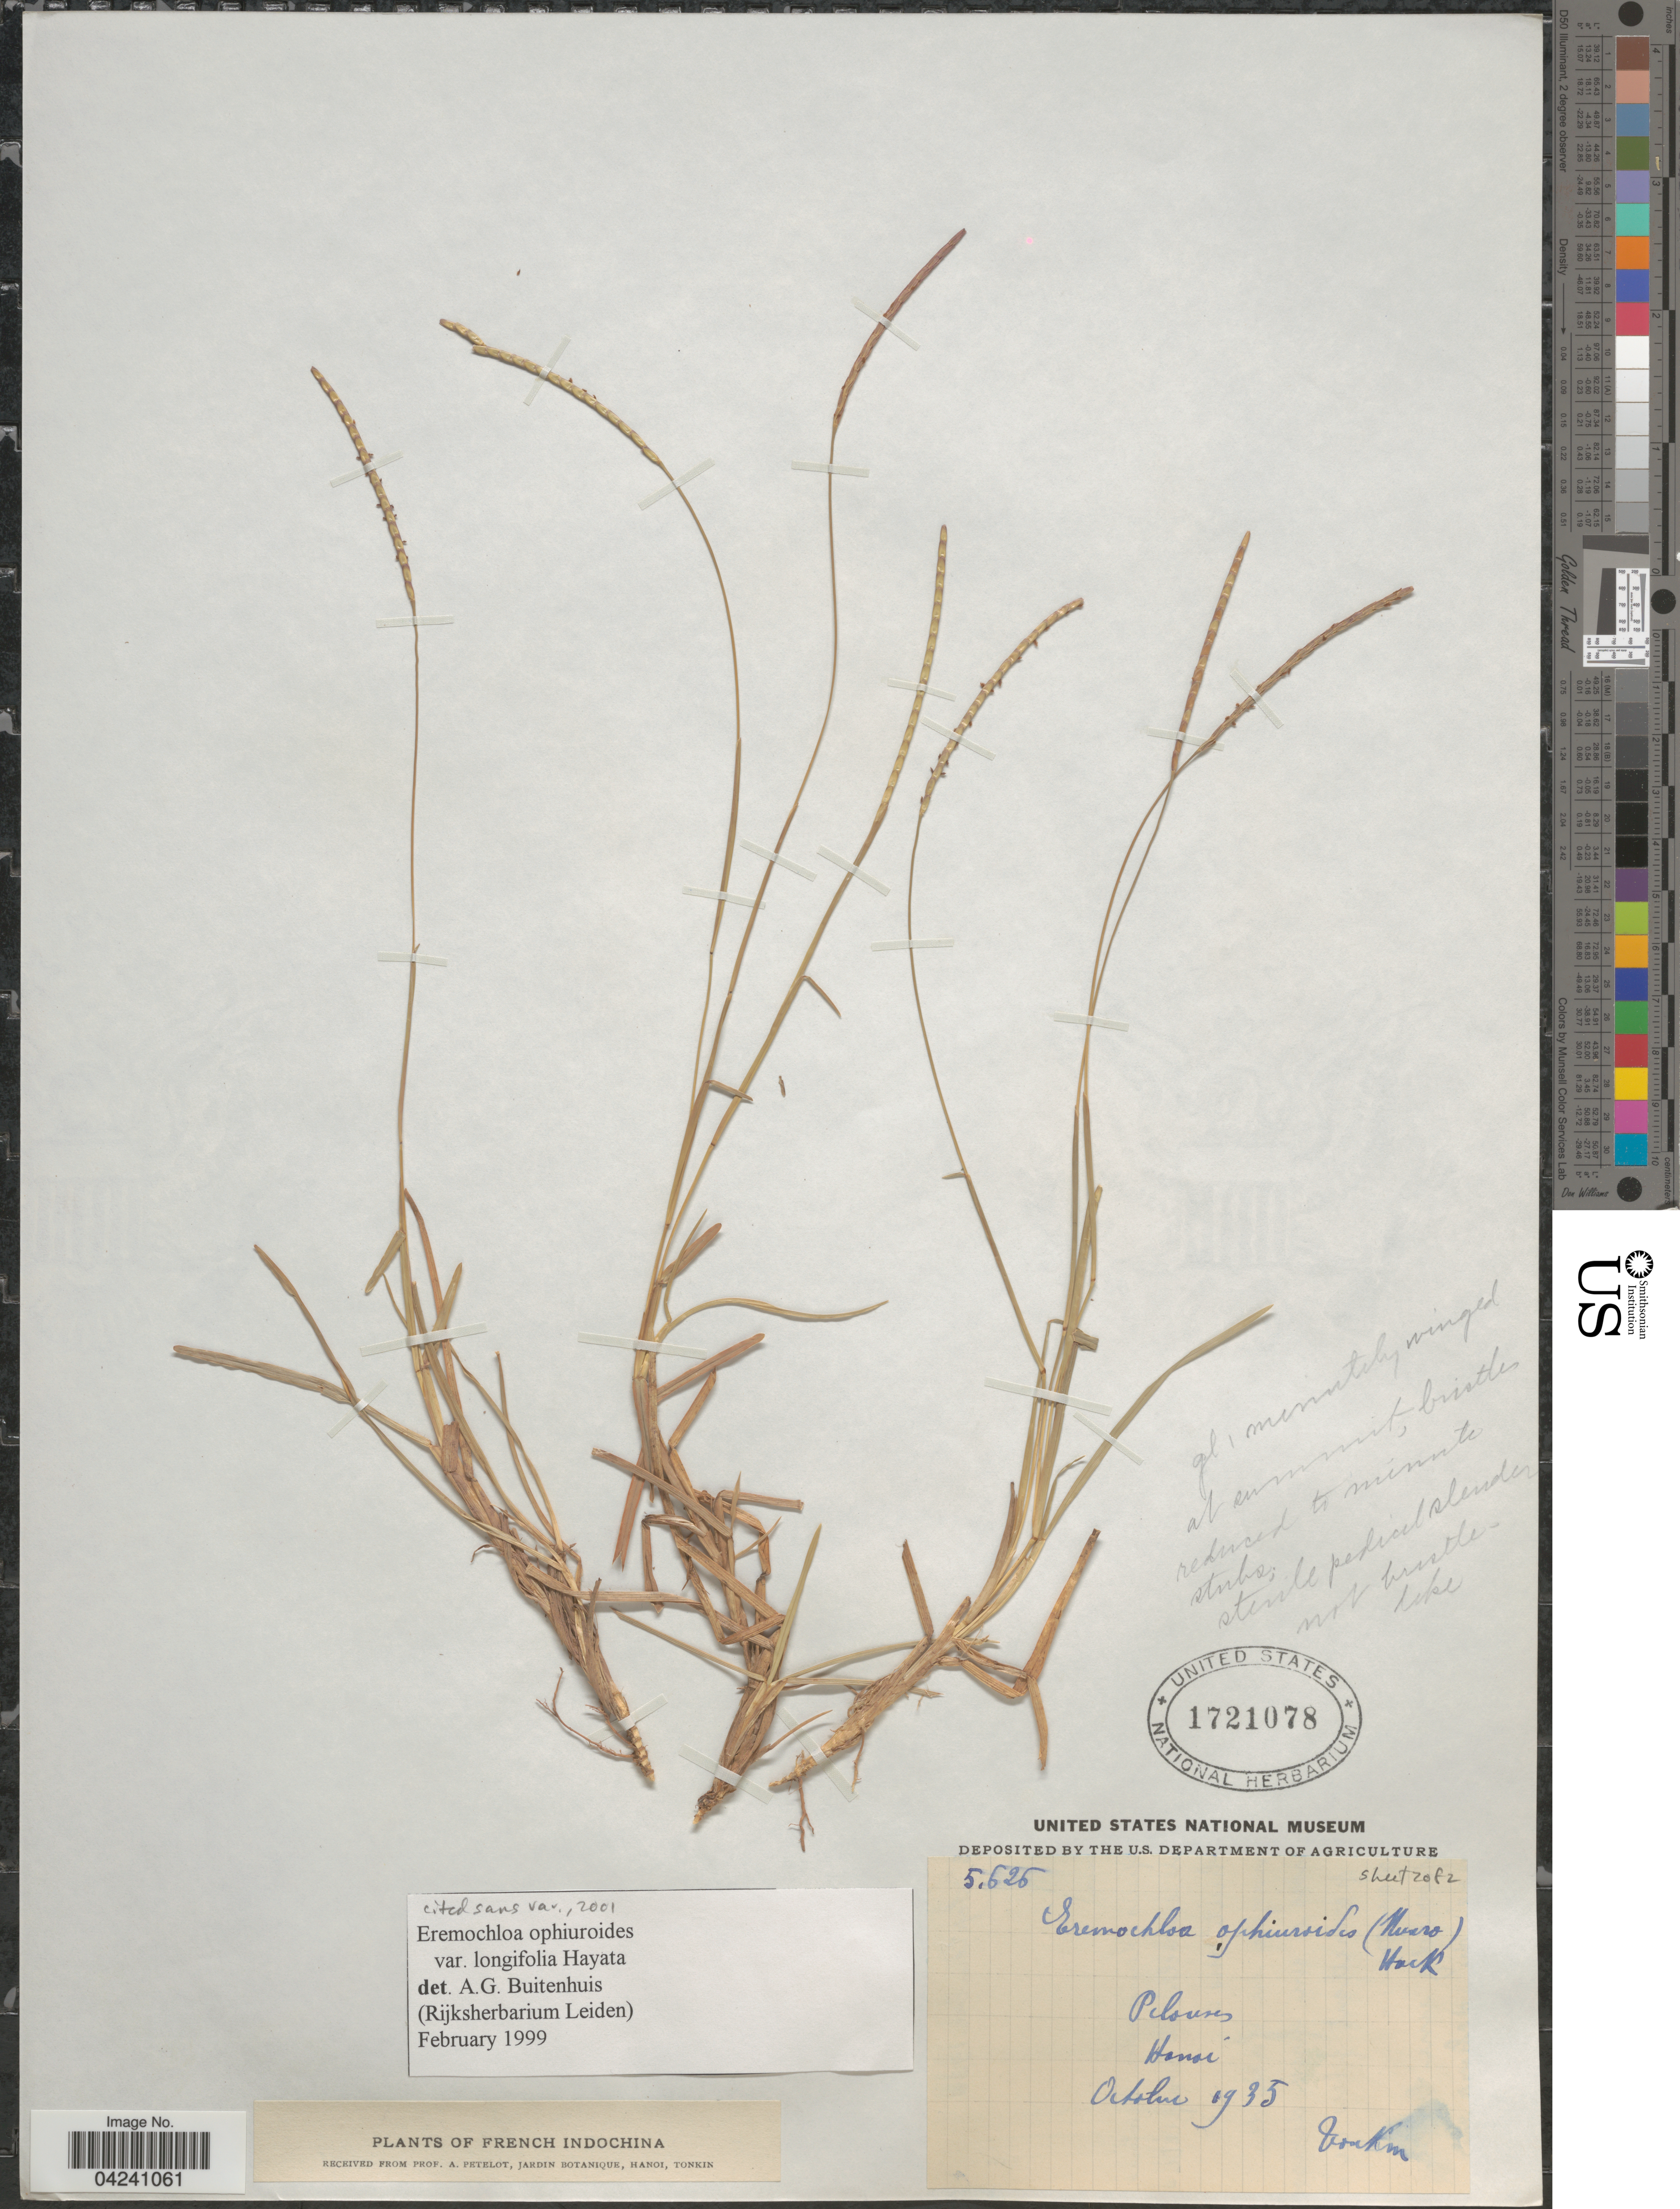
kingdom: Plantae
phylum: Tracheophyta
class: Liliopsida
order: Poales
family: Poaceae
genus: Eremochloa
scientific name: Eremochloa ophiuroides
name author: (Munro) Hack.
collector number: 5626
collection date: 1935-10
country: Vietnam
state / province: Ha Noi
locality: French Indochina. Pelouses Hanoi. Tonkin.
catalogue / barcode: US 1721078